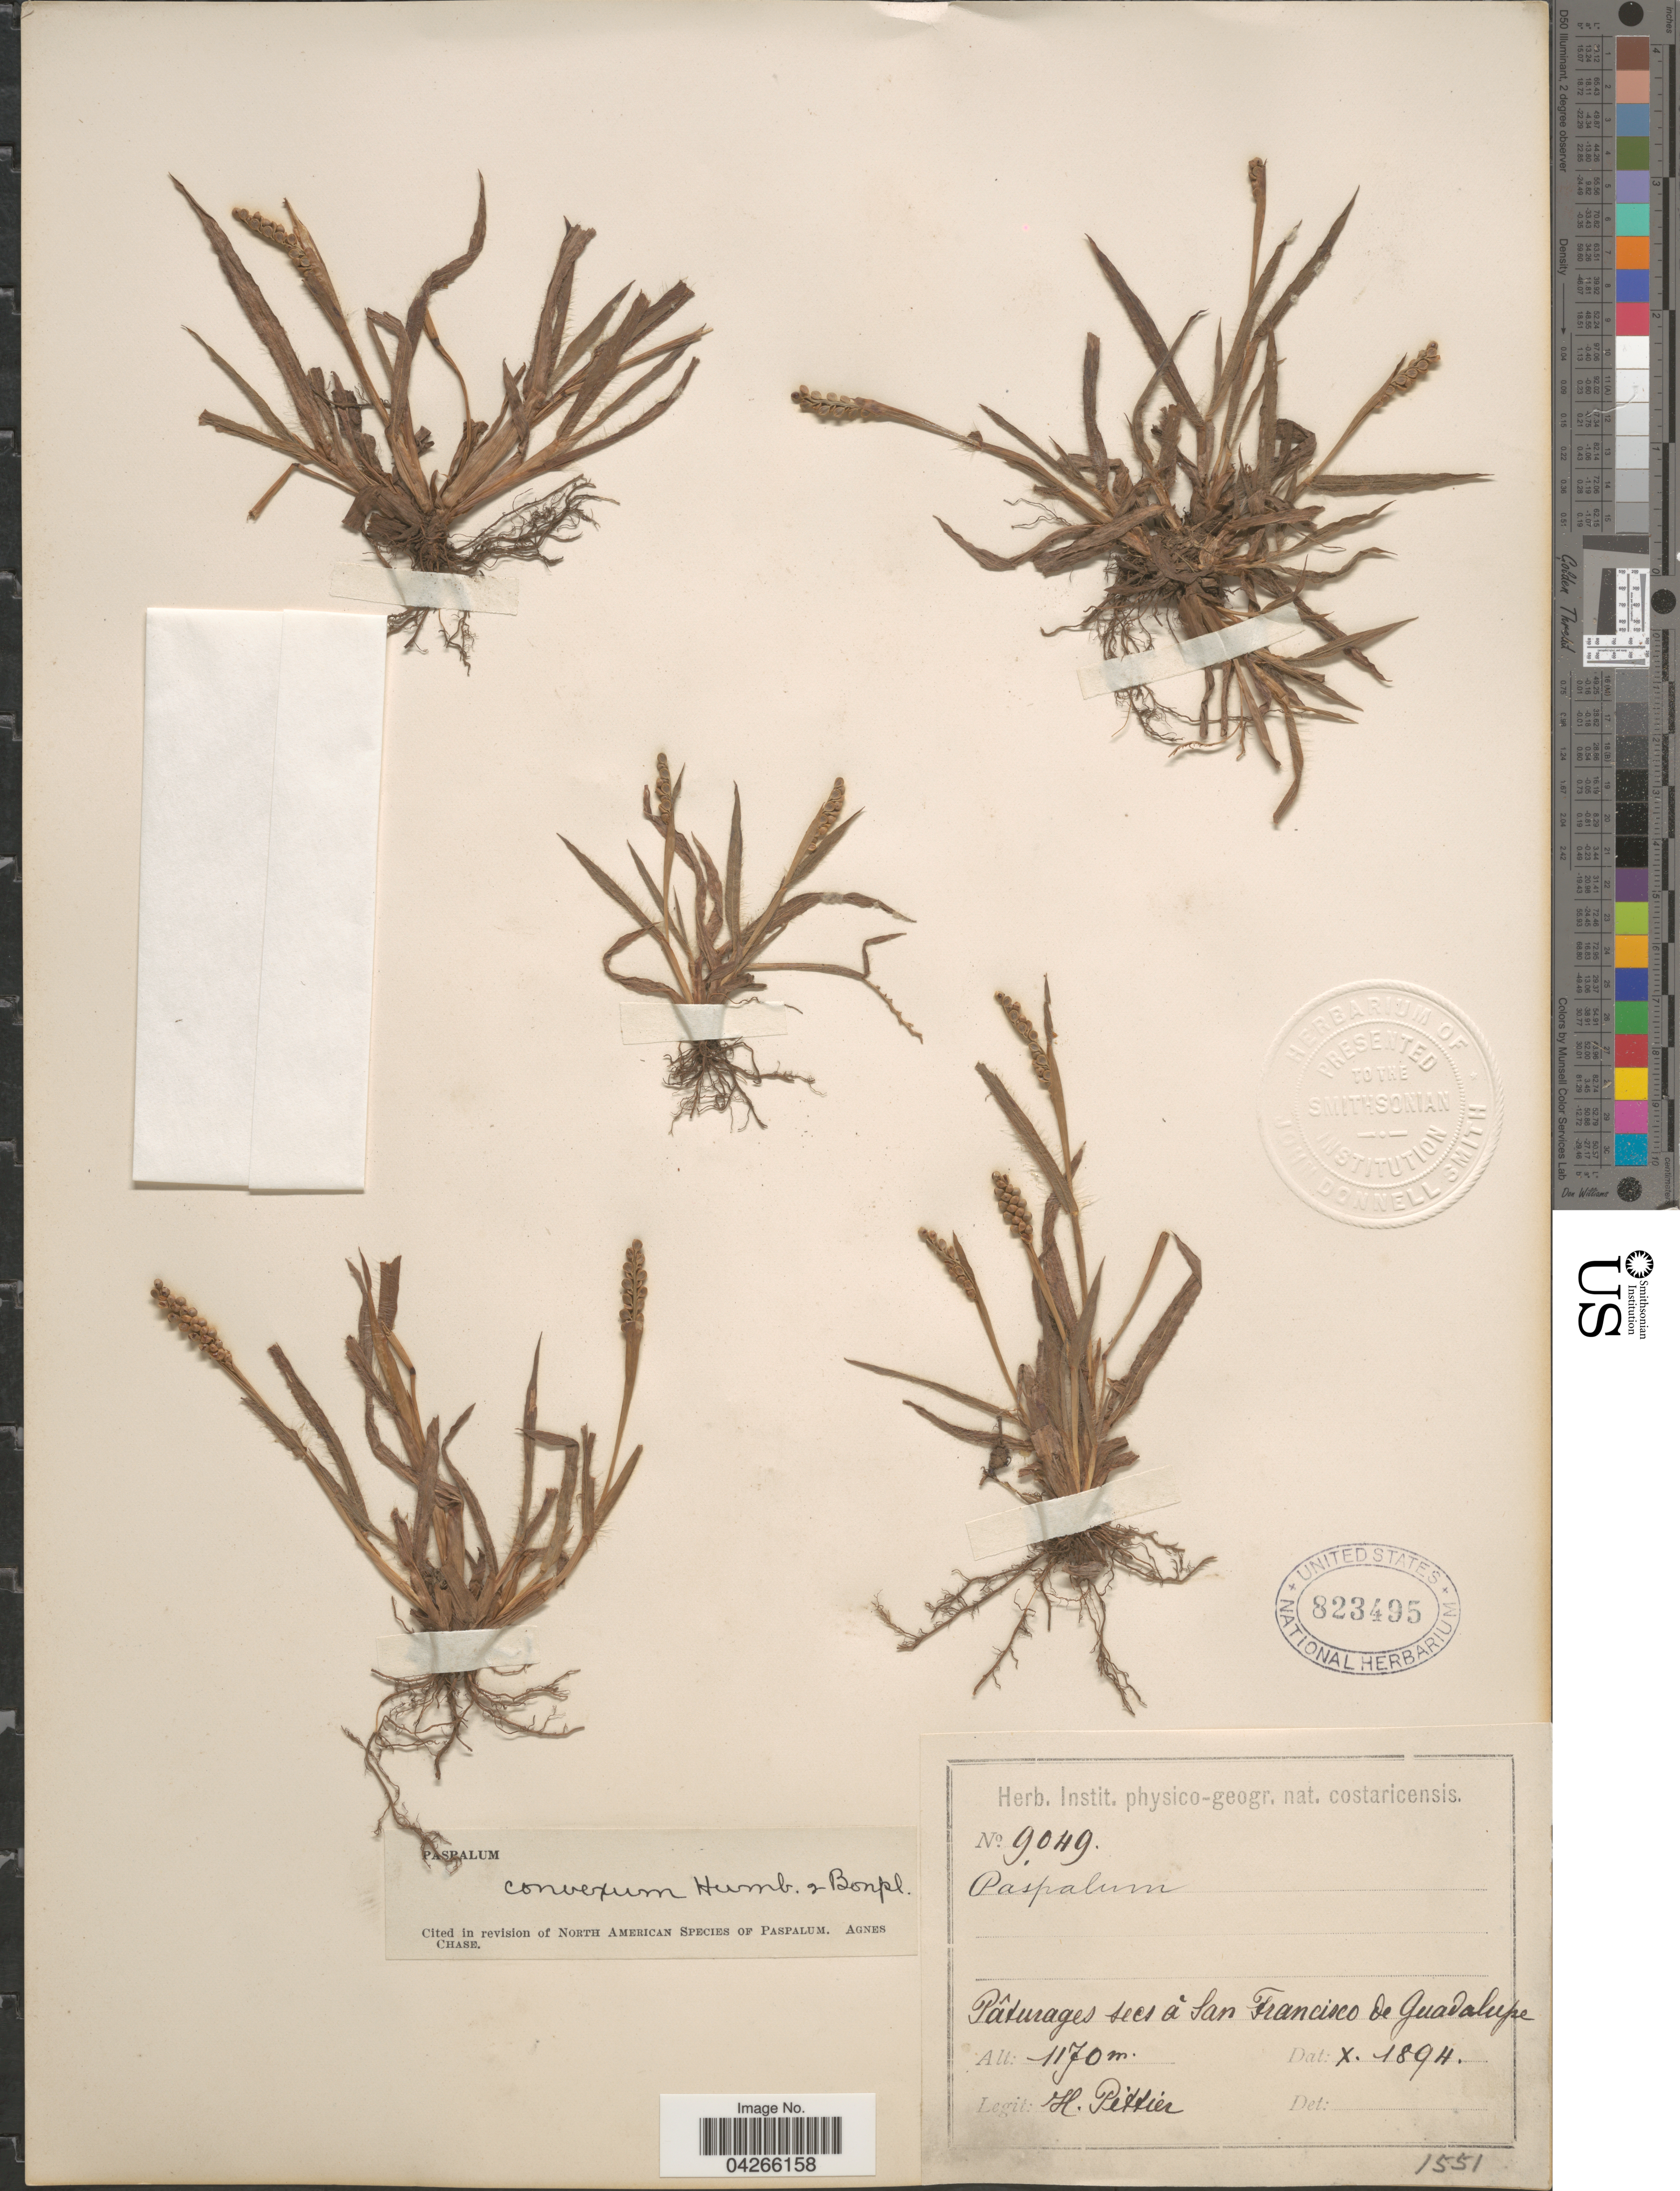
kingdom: Plantae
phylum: Tracheophyta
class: Liliopsida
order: Poales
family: Poaceae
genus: Paspalum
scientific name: Paspalum convexum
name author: Humb. & Bonpl. ex Flüggé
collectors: H. F. Pittier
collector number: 9049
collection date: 1894-10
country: Costa Rica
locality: Pâturages secs â San Francisco de Guadalupe.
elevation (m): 1170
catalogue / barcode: US 823495